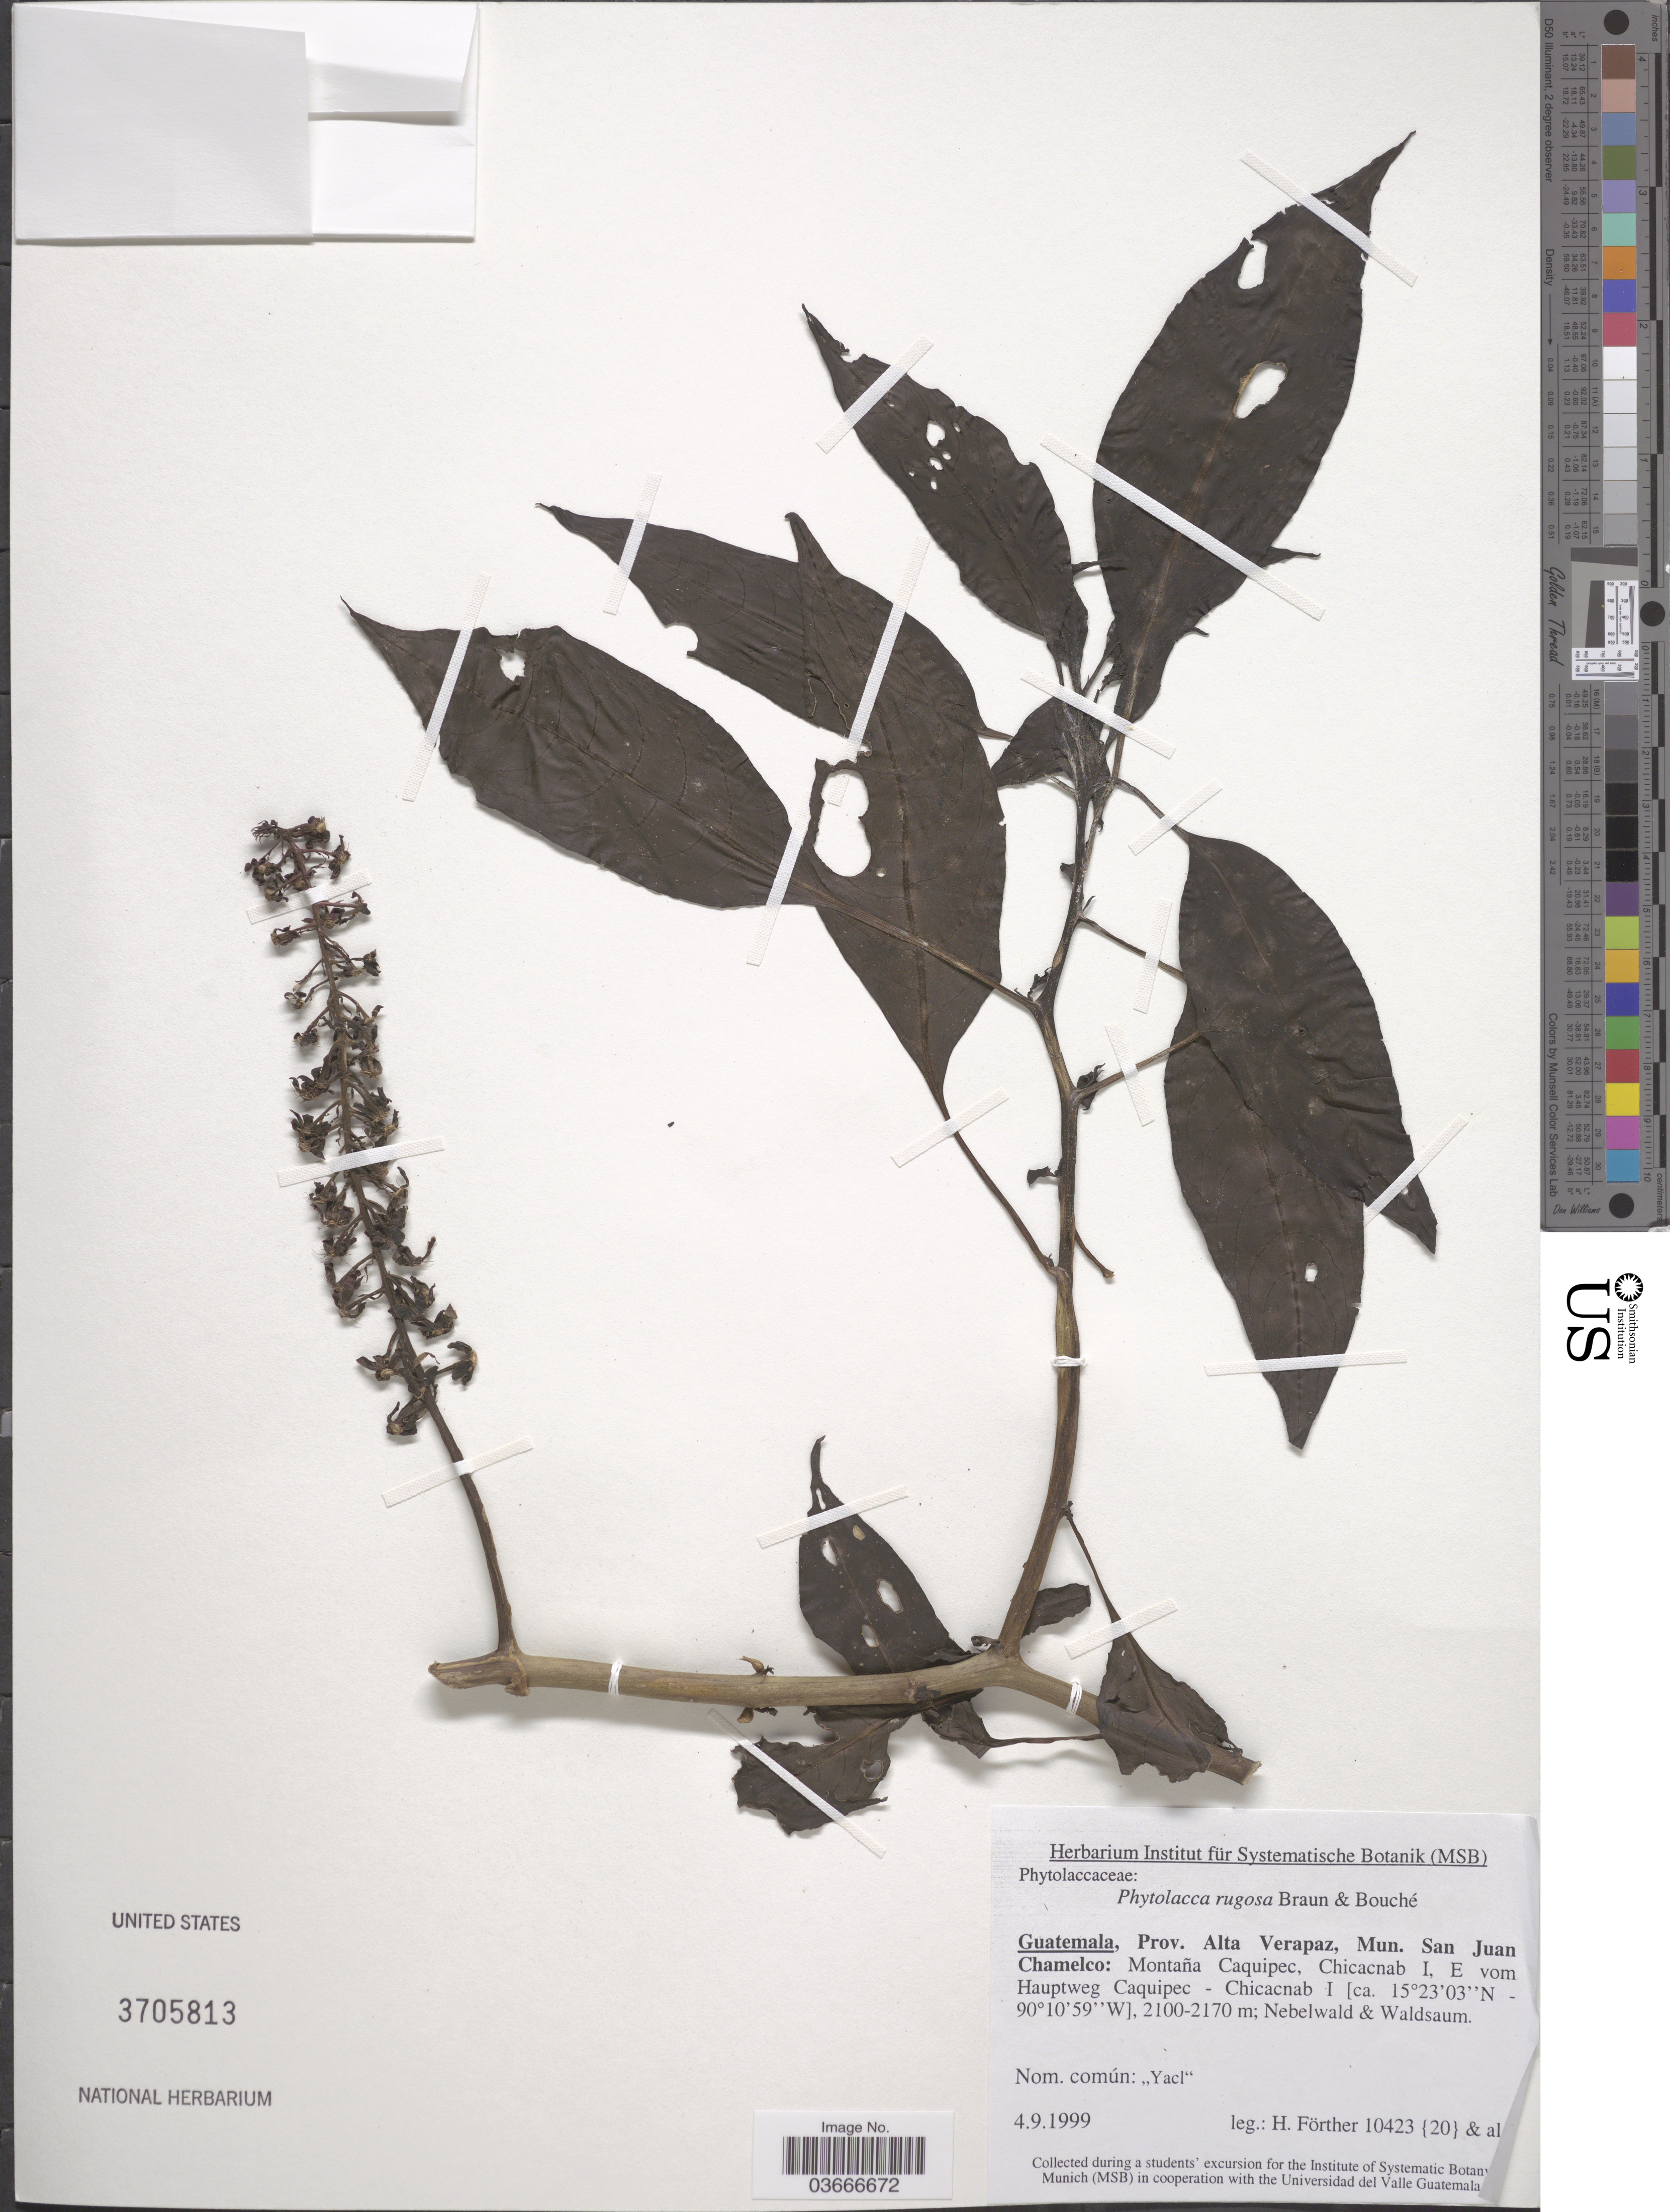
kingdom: Plantae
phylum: Tracheophyta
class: Magnoliopsida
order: Caryophyllales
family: Phytolaccaceae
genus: Phytolacca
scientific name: Phytolacca rugosa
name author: A. Braun & C.D. Bouché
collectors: H. Förther & et al.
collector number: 10423 {20}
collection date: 1999-09-04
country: Guatemala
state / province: Alta Verapaz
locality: Mun. San Juan. Chamelco: Montaña Caquipec, Chicacnab I, E vom Hauptweg Caquipec - Chicacnab I.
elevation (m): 2100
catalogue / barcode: US 3705813